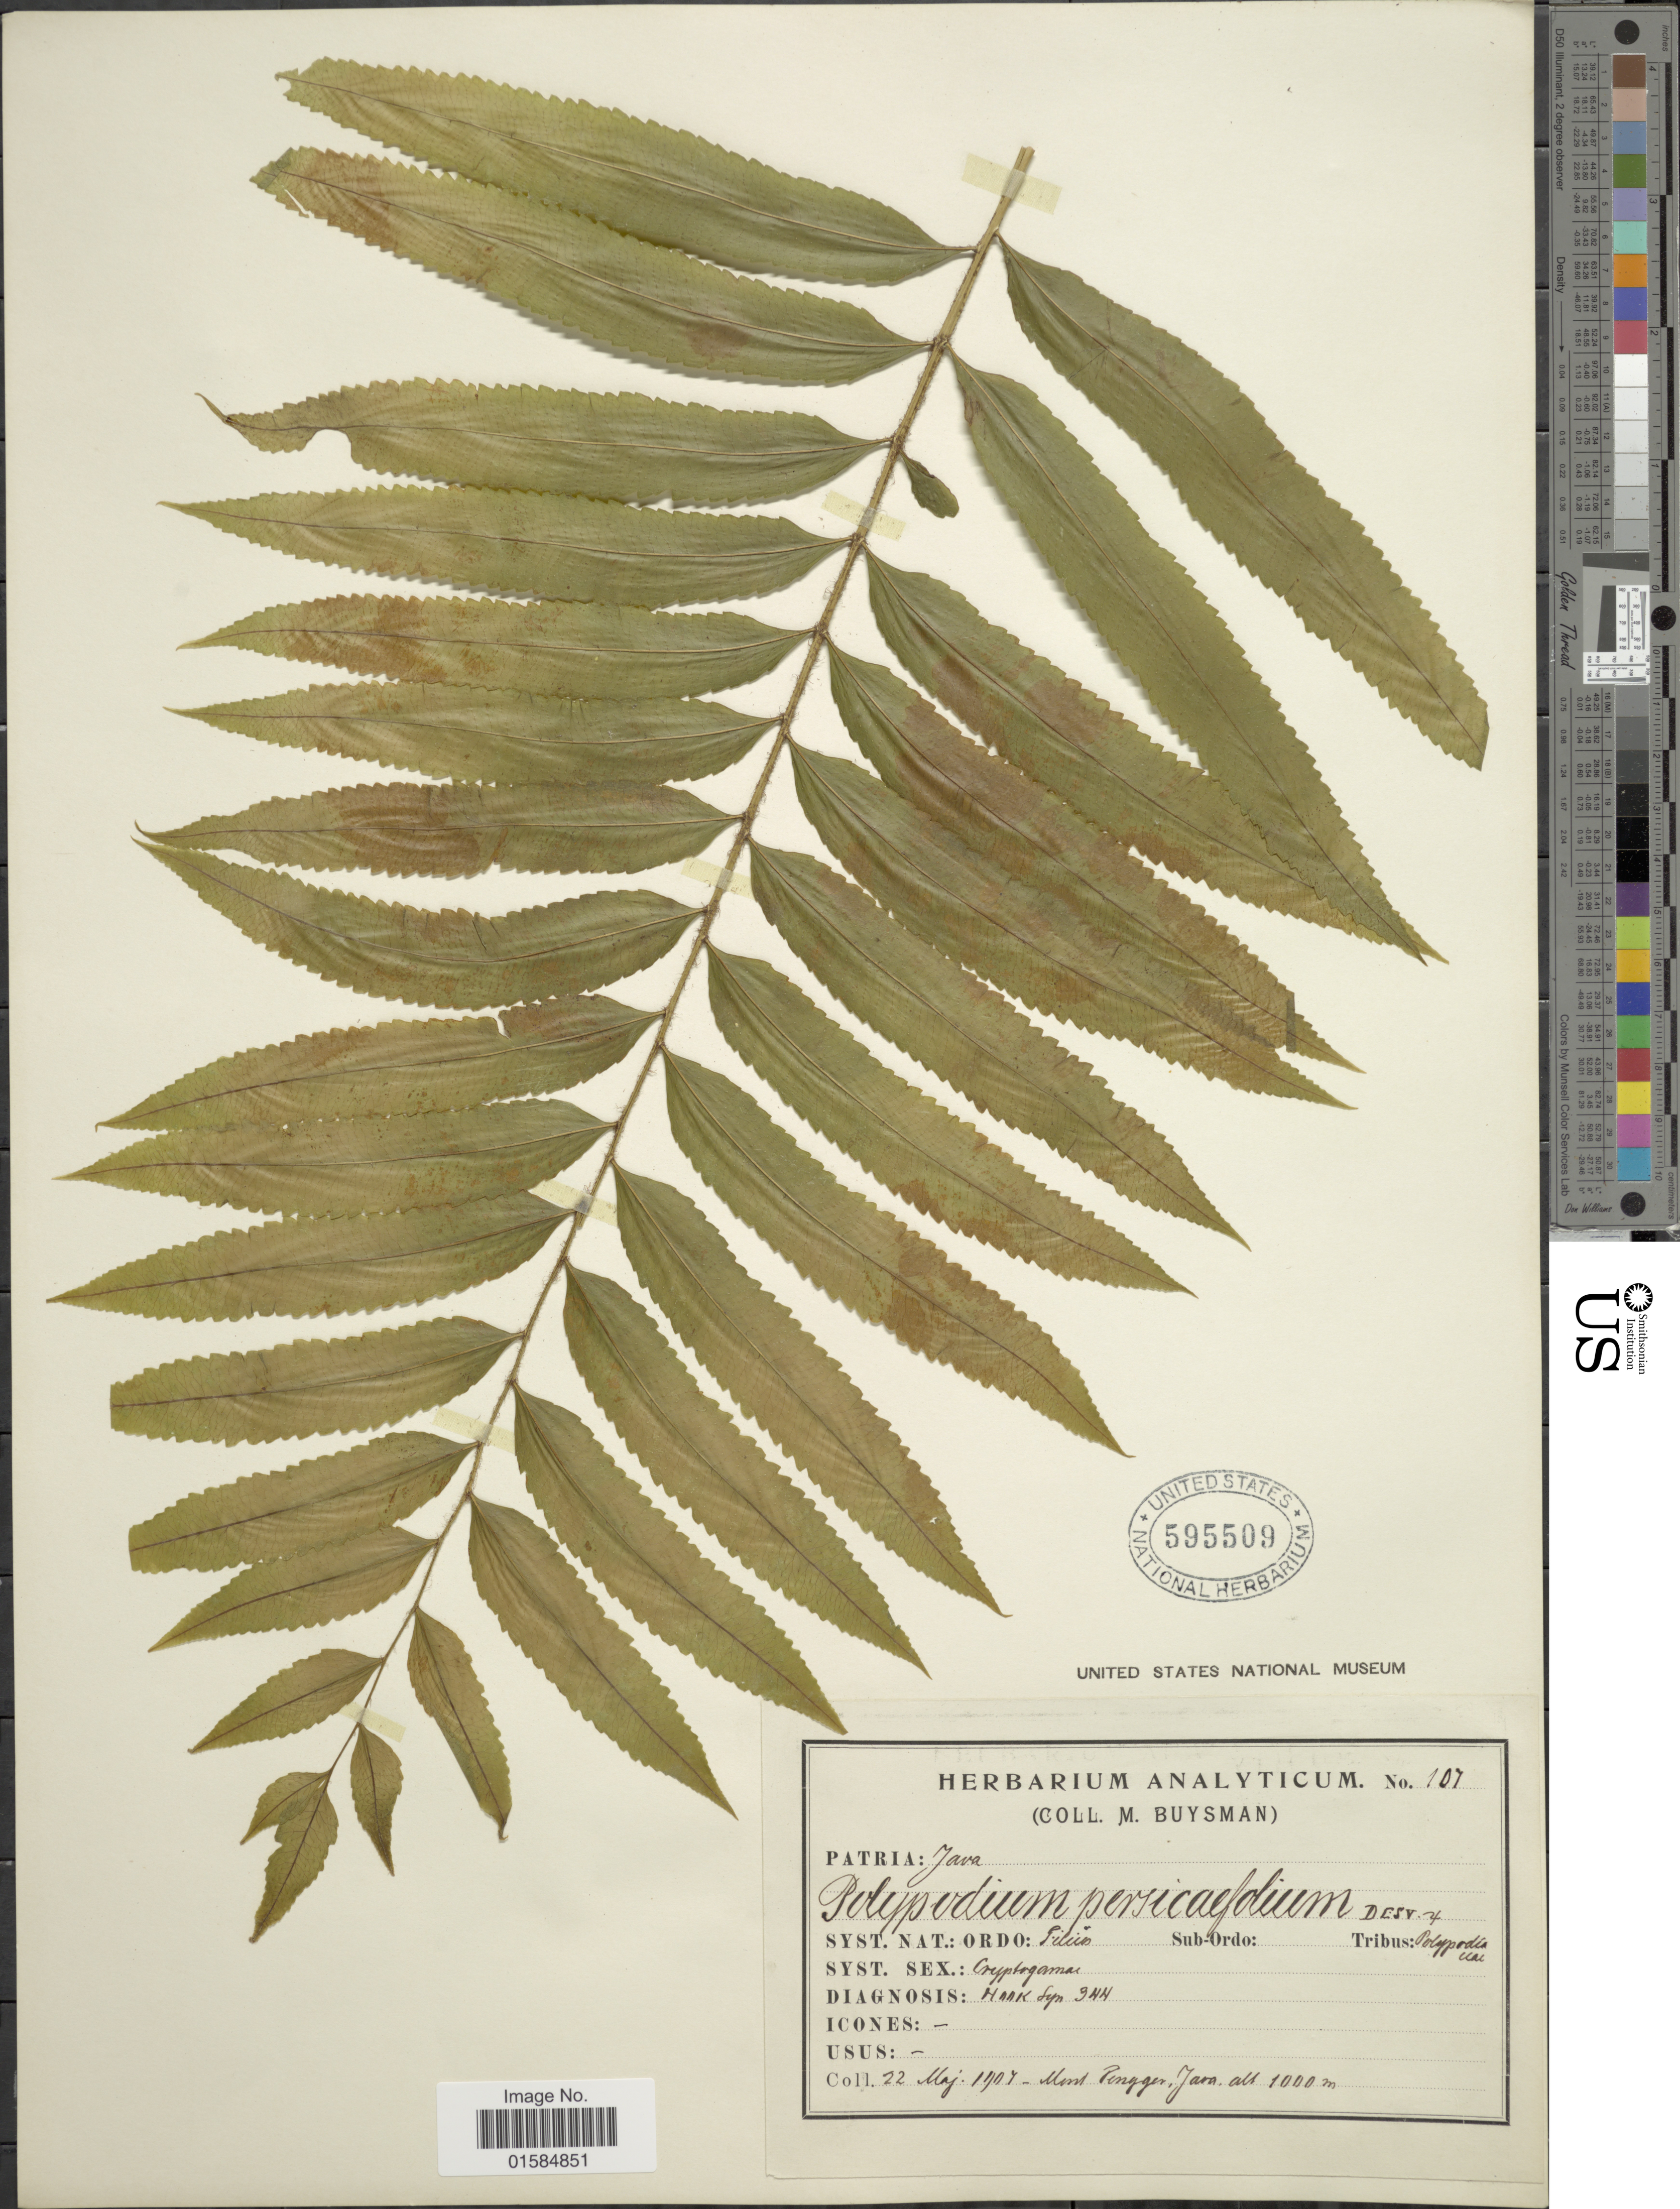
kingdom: Plantae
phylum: Tracheophyta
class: Polypodiopsida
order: Polypodiales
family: Polypodiaceae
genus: Goniophlebium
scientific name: Goniophlebium persicifolium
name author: (Desv.) Bedd.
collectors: M. Buysman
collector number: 107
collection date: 1907-05-22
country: Indonesia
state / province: Java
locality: Mont Tennger Java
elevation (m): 1000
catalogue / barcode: US 595509